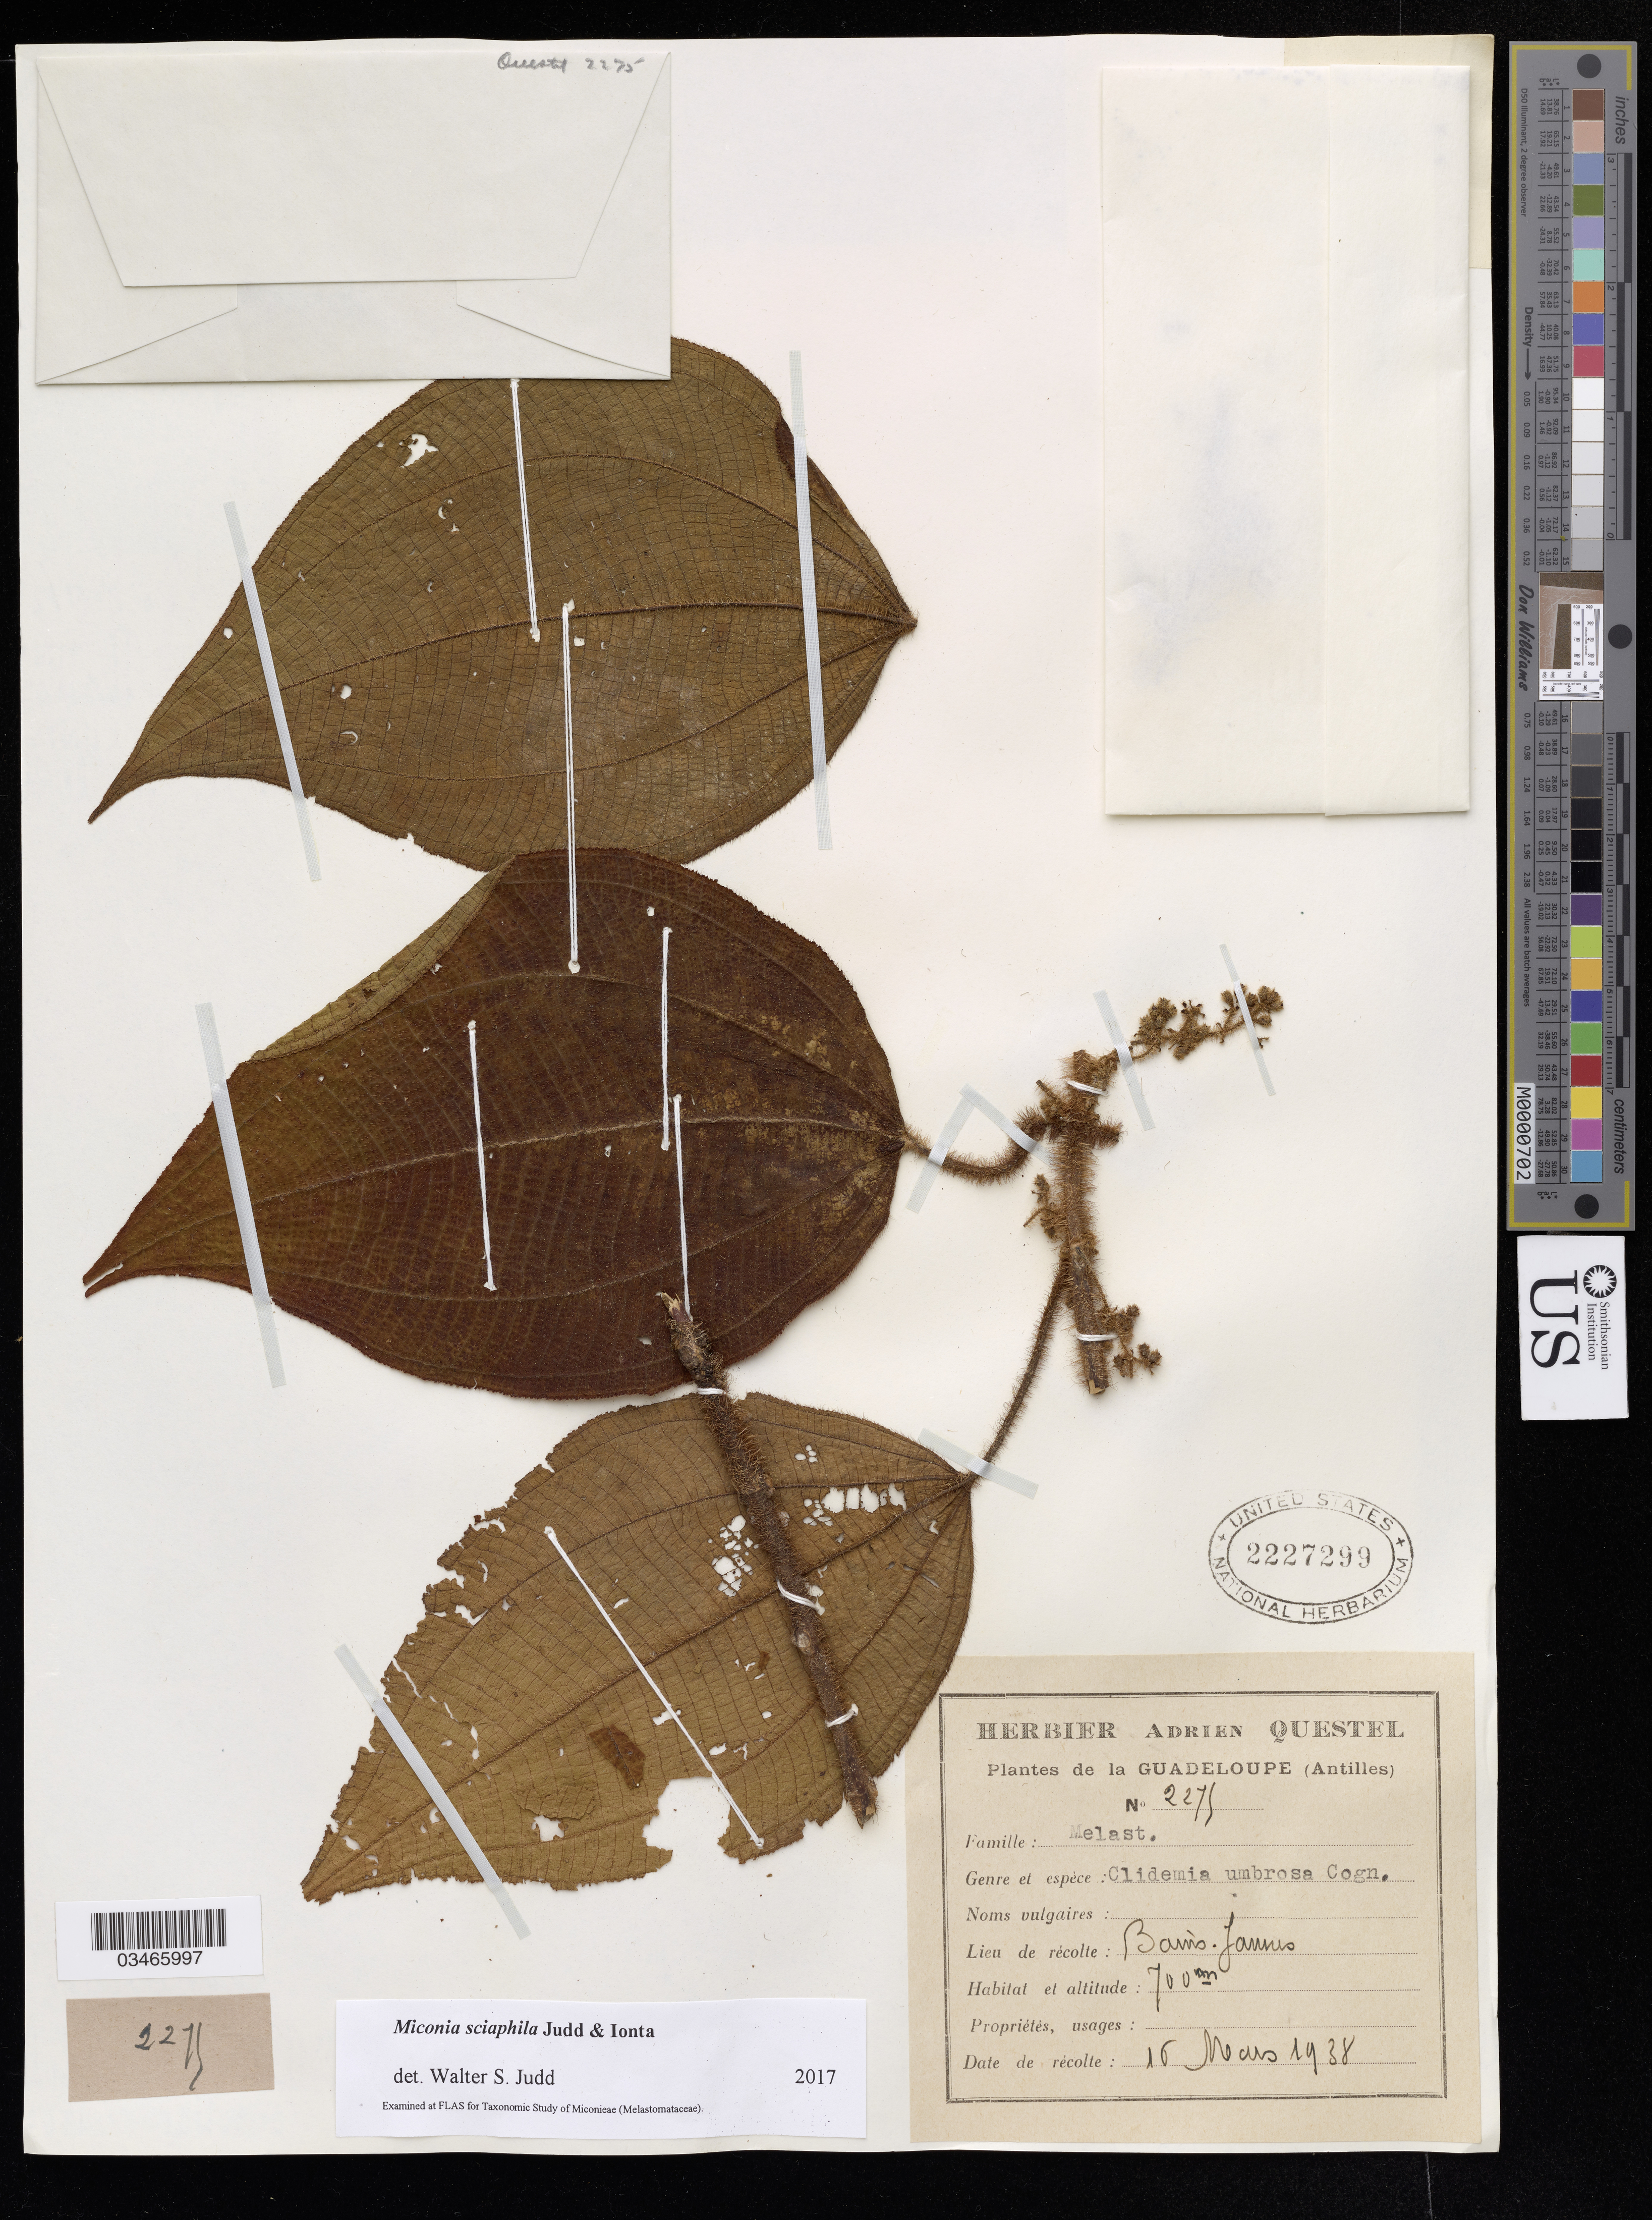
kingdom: Plantae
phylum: Tracheophyta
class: Magnoliopsida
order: Myrtales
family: Melastomataceae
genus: Miconia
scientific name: Miconia sciaphila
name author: Judd & Ionta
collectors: A. Questel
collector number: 2275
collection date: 1938-03-16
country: Guadeloupe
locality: (Antilles). Bains Jaunes.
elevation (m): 700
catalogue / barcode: US 2227299